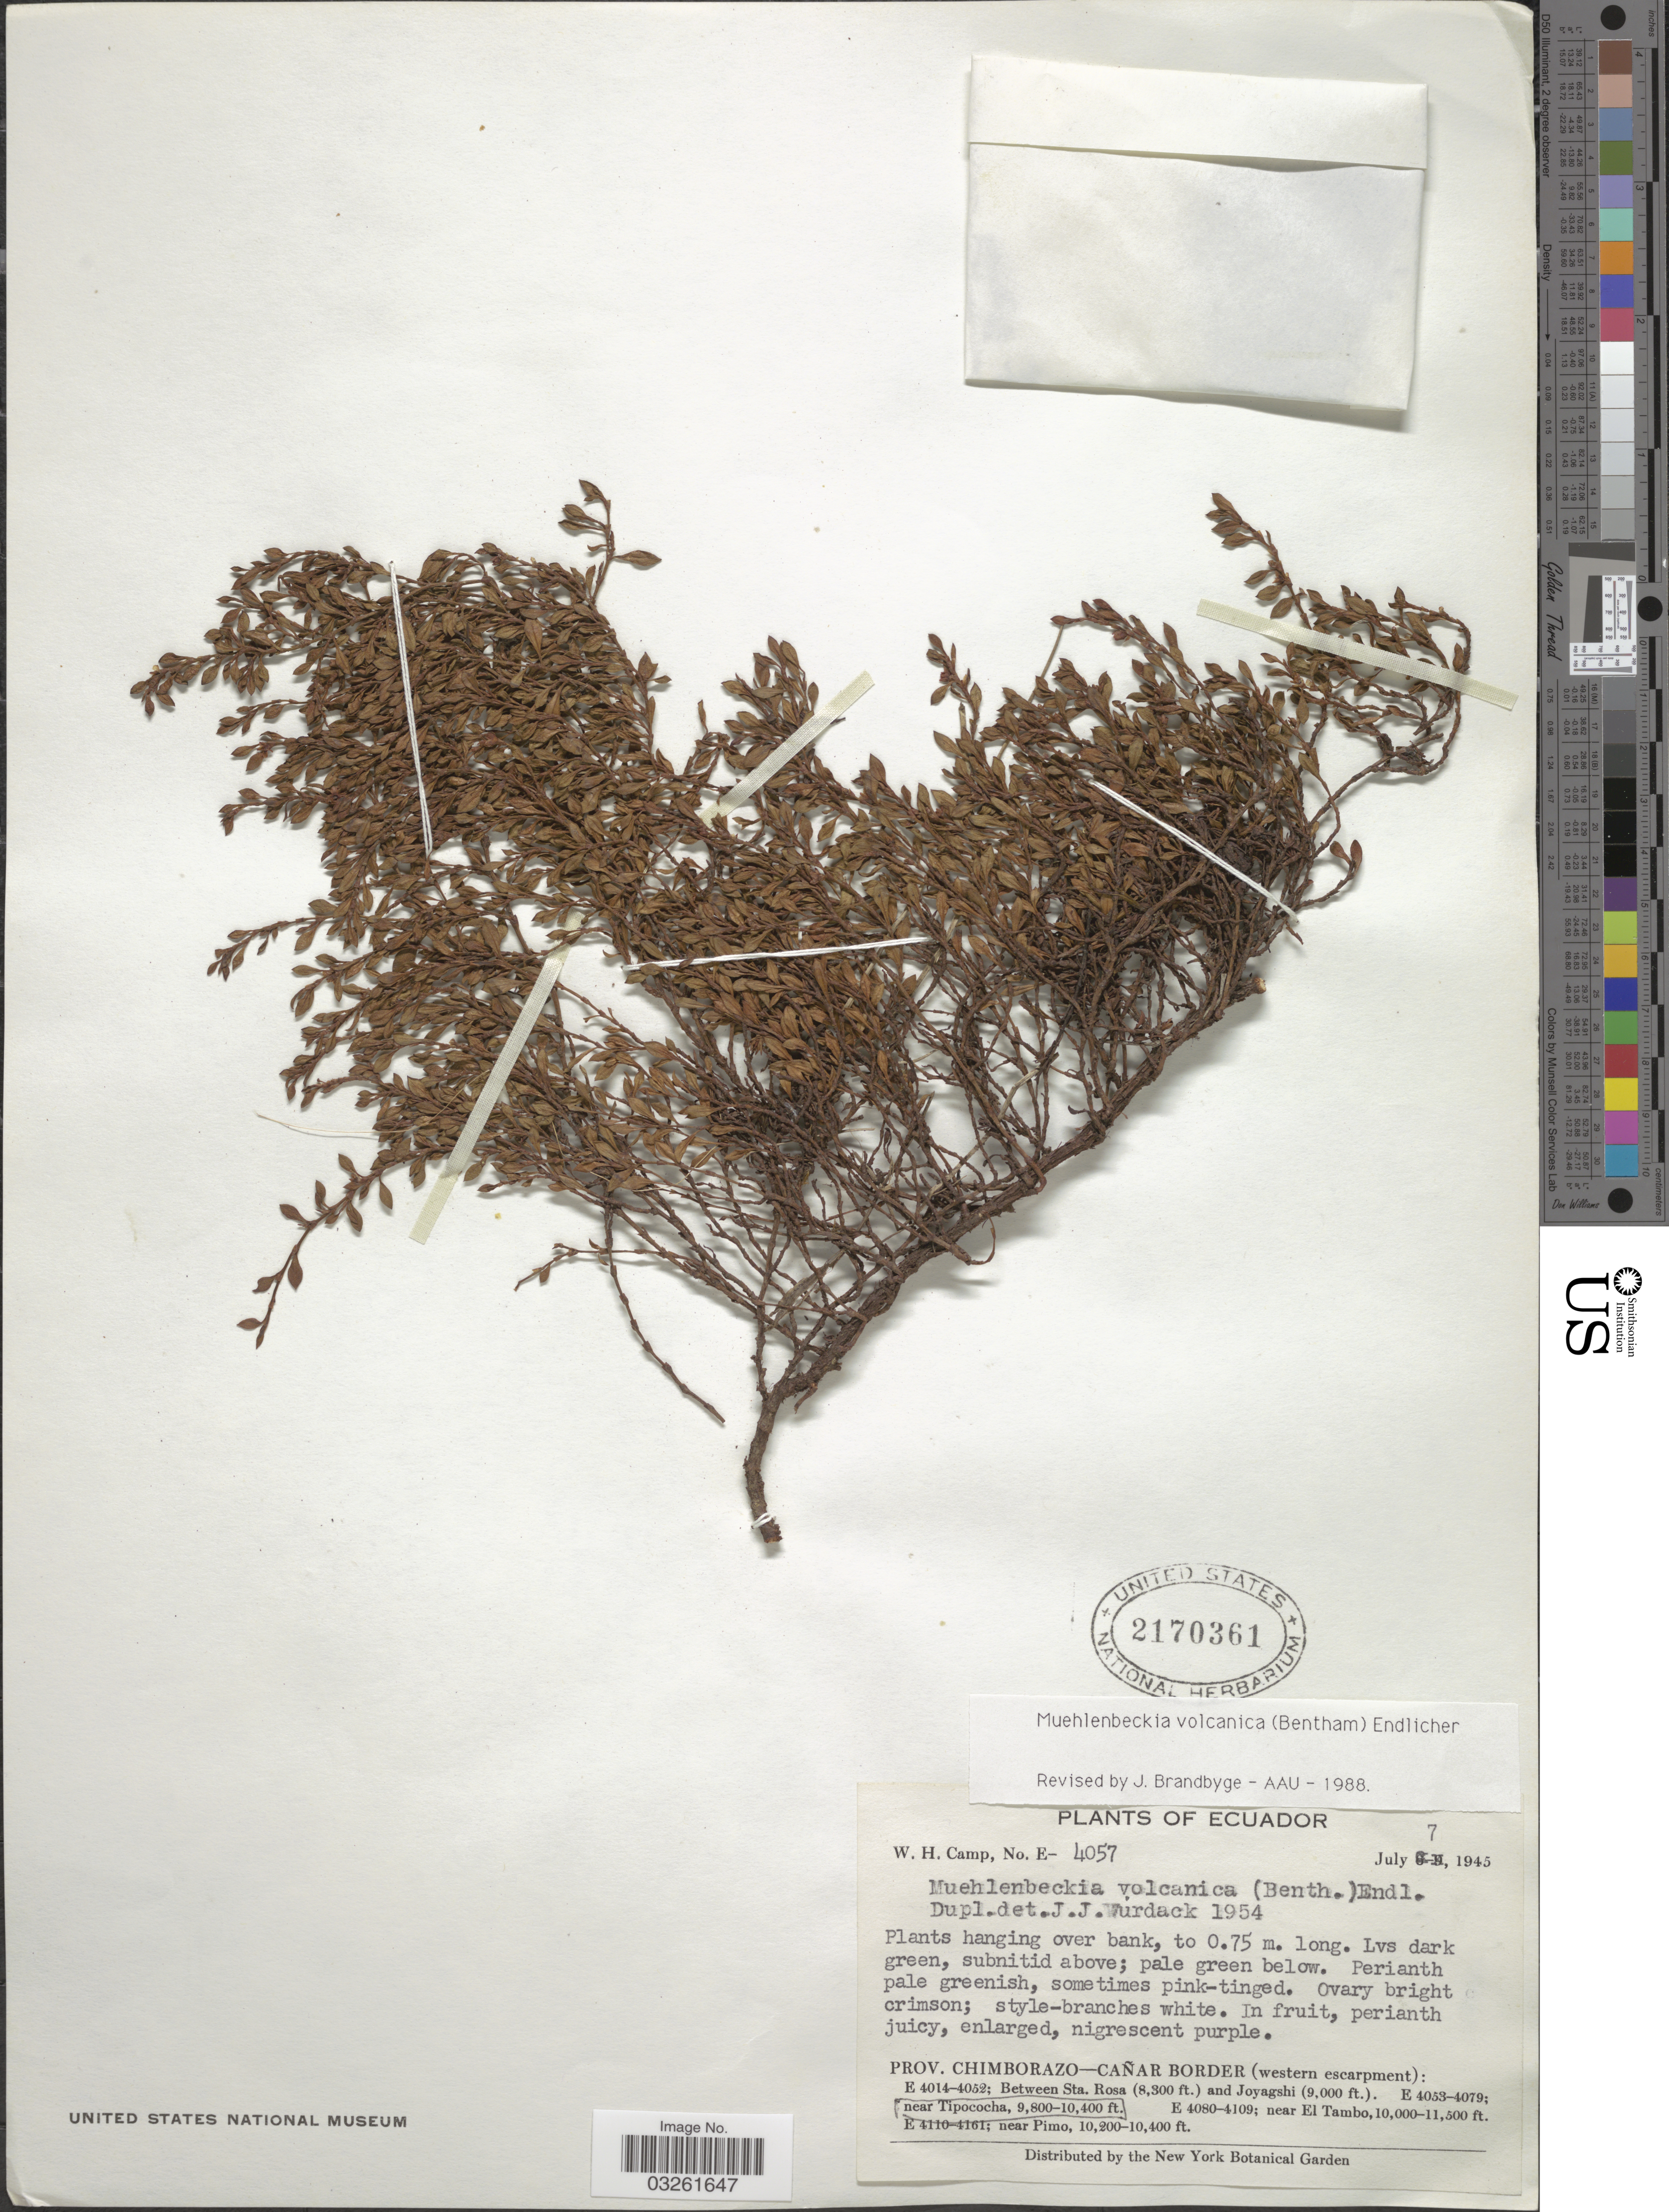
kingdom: Plantae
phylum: Tracheophyta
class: Magnoliopsida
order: Caryophyllales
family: Polygonaceae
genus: Muehlenbeckia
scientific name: Muehlenbeckia volcanica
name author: (Benth.) Endl.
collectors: W. H. Camp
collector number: E-4057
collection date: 1945-07-07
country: Ecuador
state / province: Chimborazo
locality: Chimborazo-Cañar Border (western escarpment): near Tipococha.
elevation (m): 2987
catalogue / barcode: US 2170361